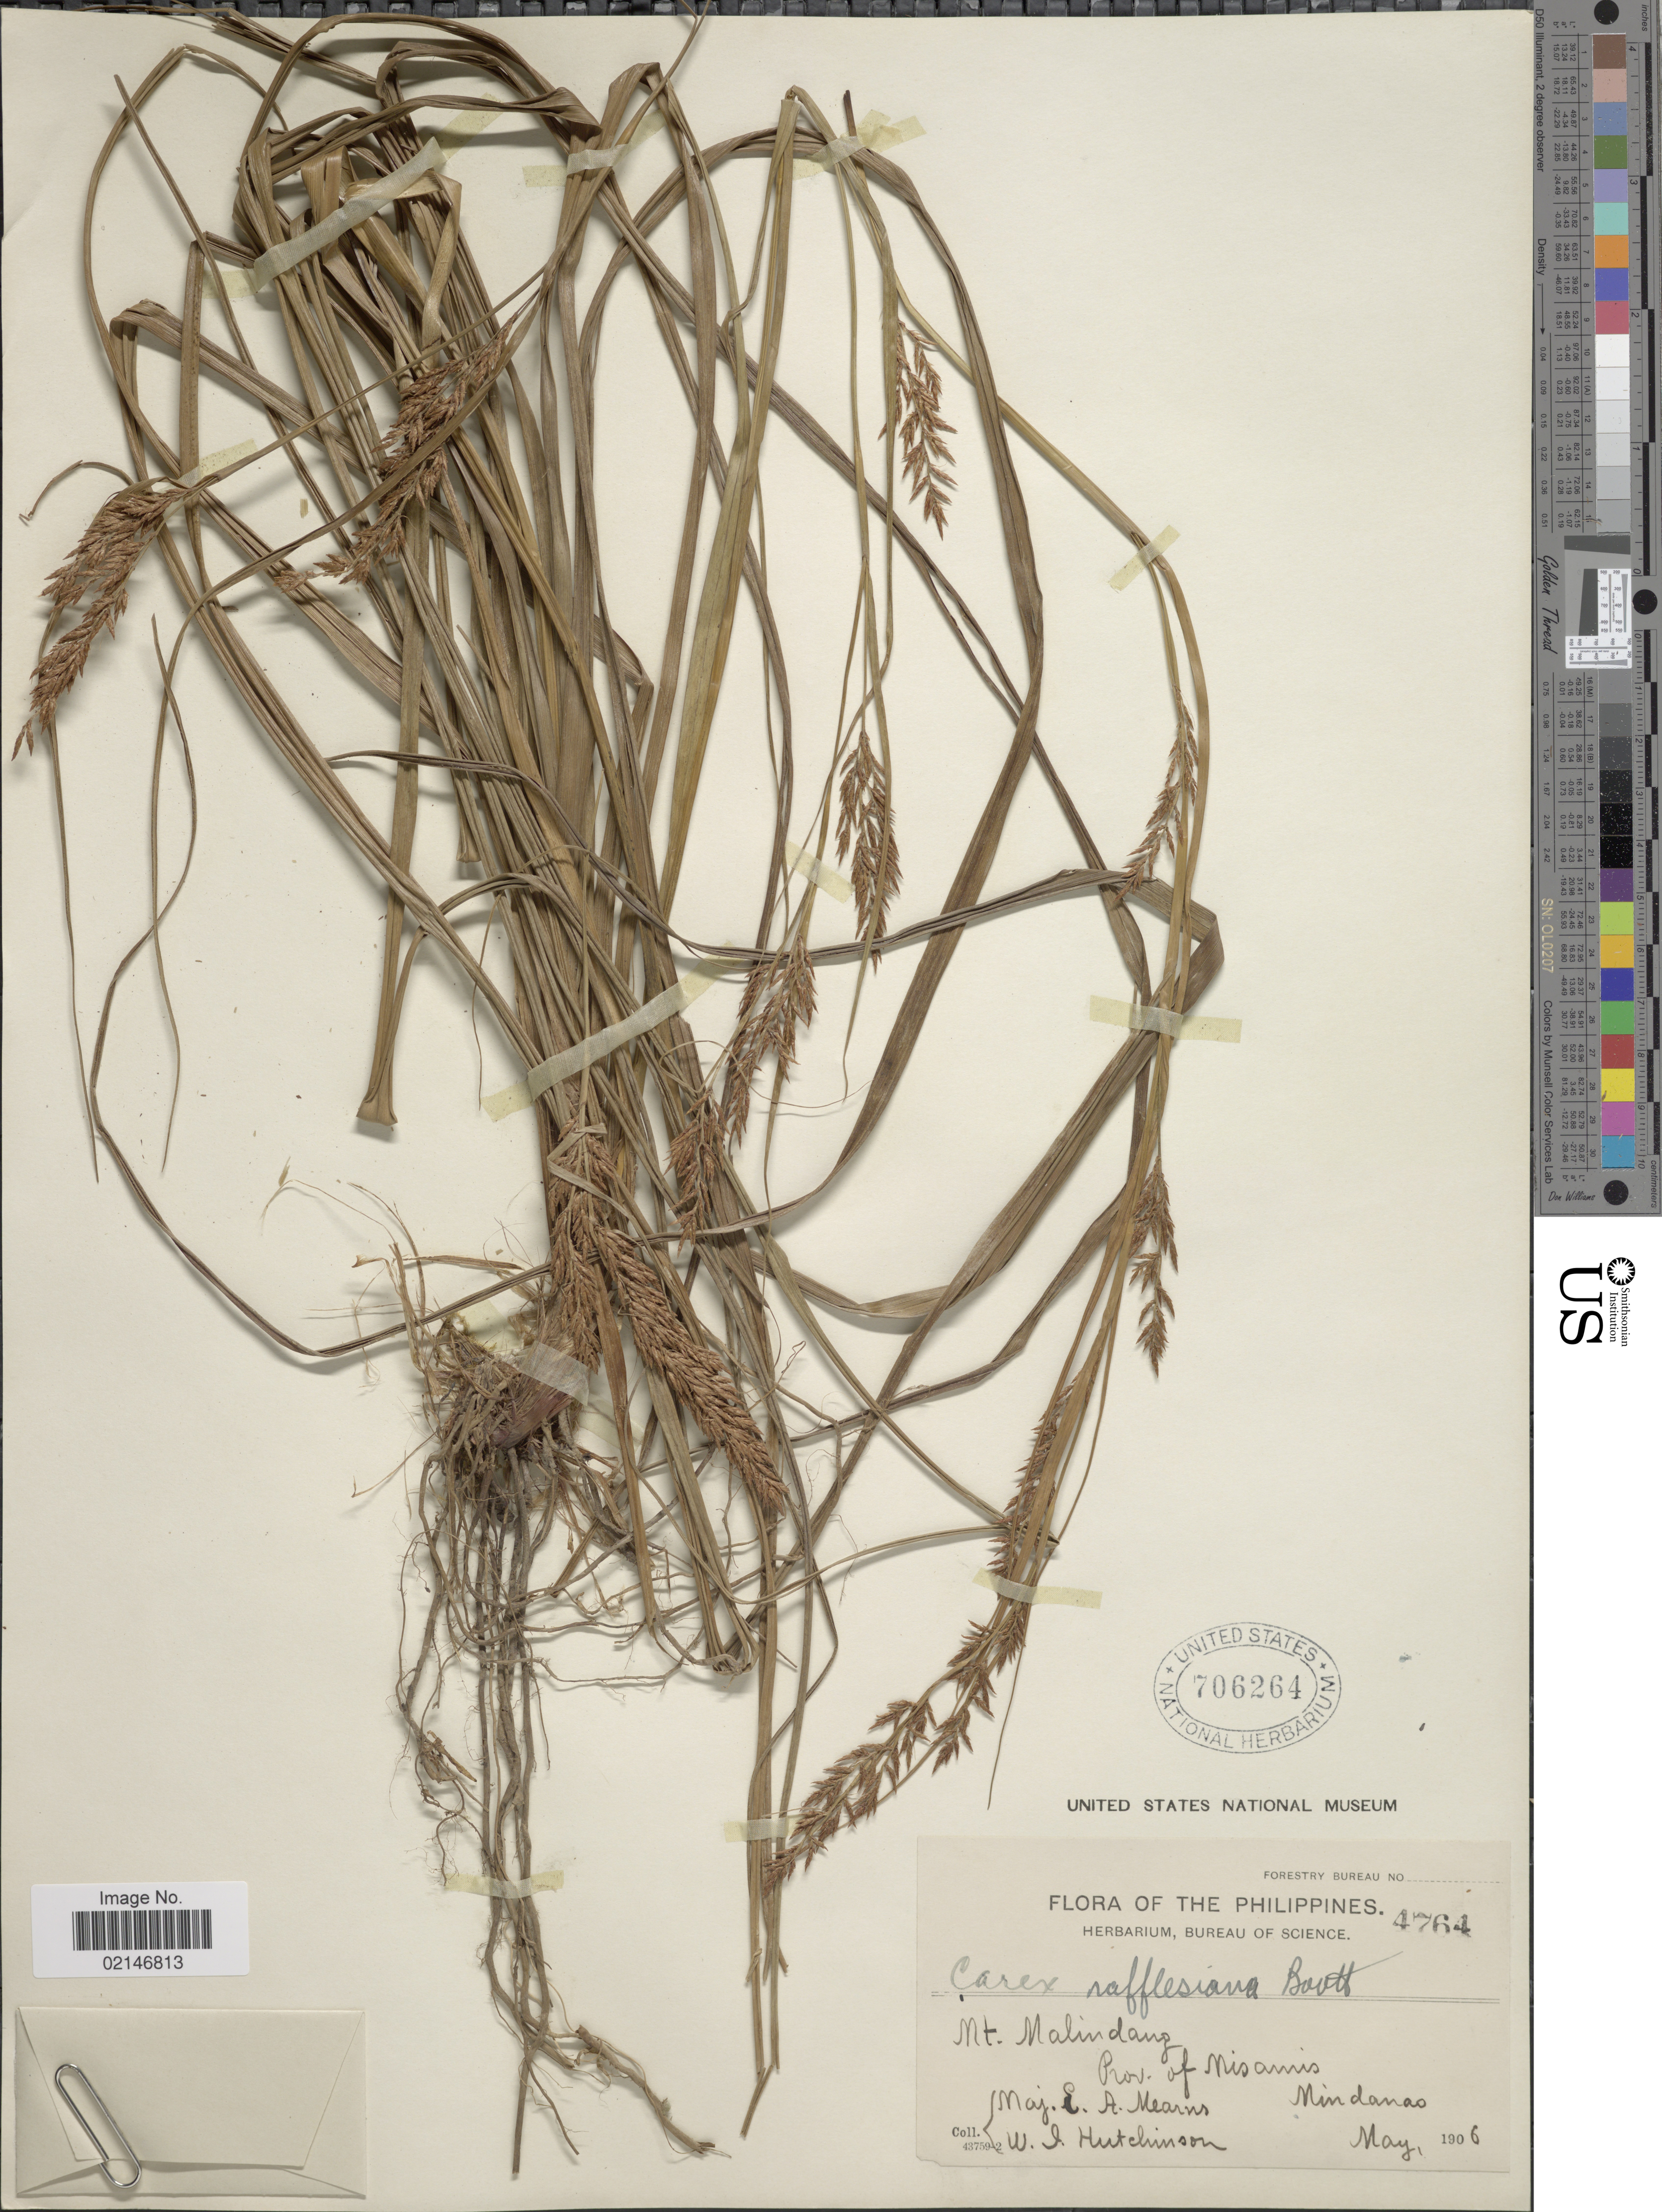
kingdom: Plantae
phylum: Tracheophyta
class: Liliopsida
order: Poales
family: Cyperaceae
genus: Carex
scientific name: Carex rafflesiana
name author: Boott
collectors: E. A. Mearns & W. J. Hutchinson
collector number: Forestry Bureau 4764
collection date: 1906-05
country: Philippines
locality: Mt. Malindano, Prov. of Misamis, Mindanao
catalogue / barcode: US 706264